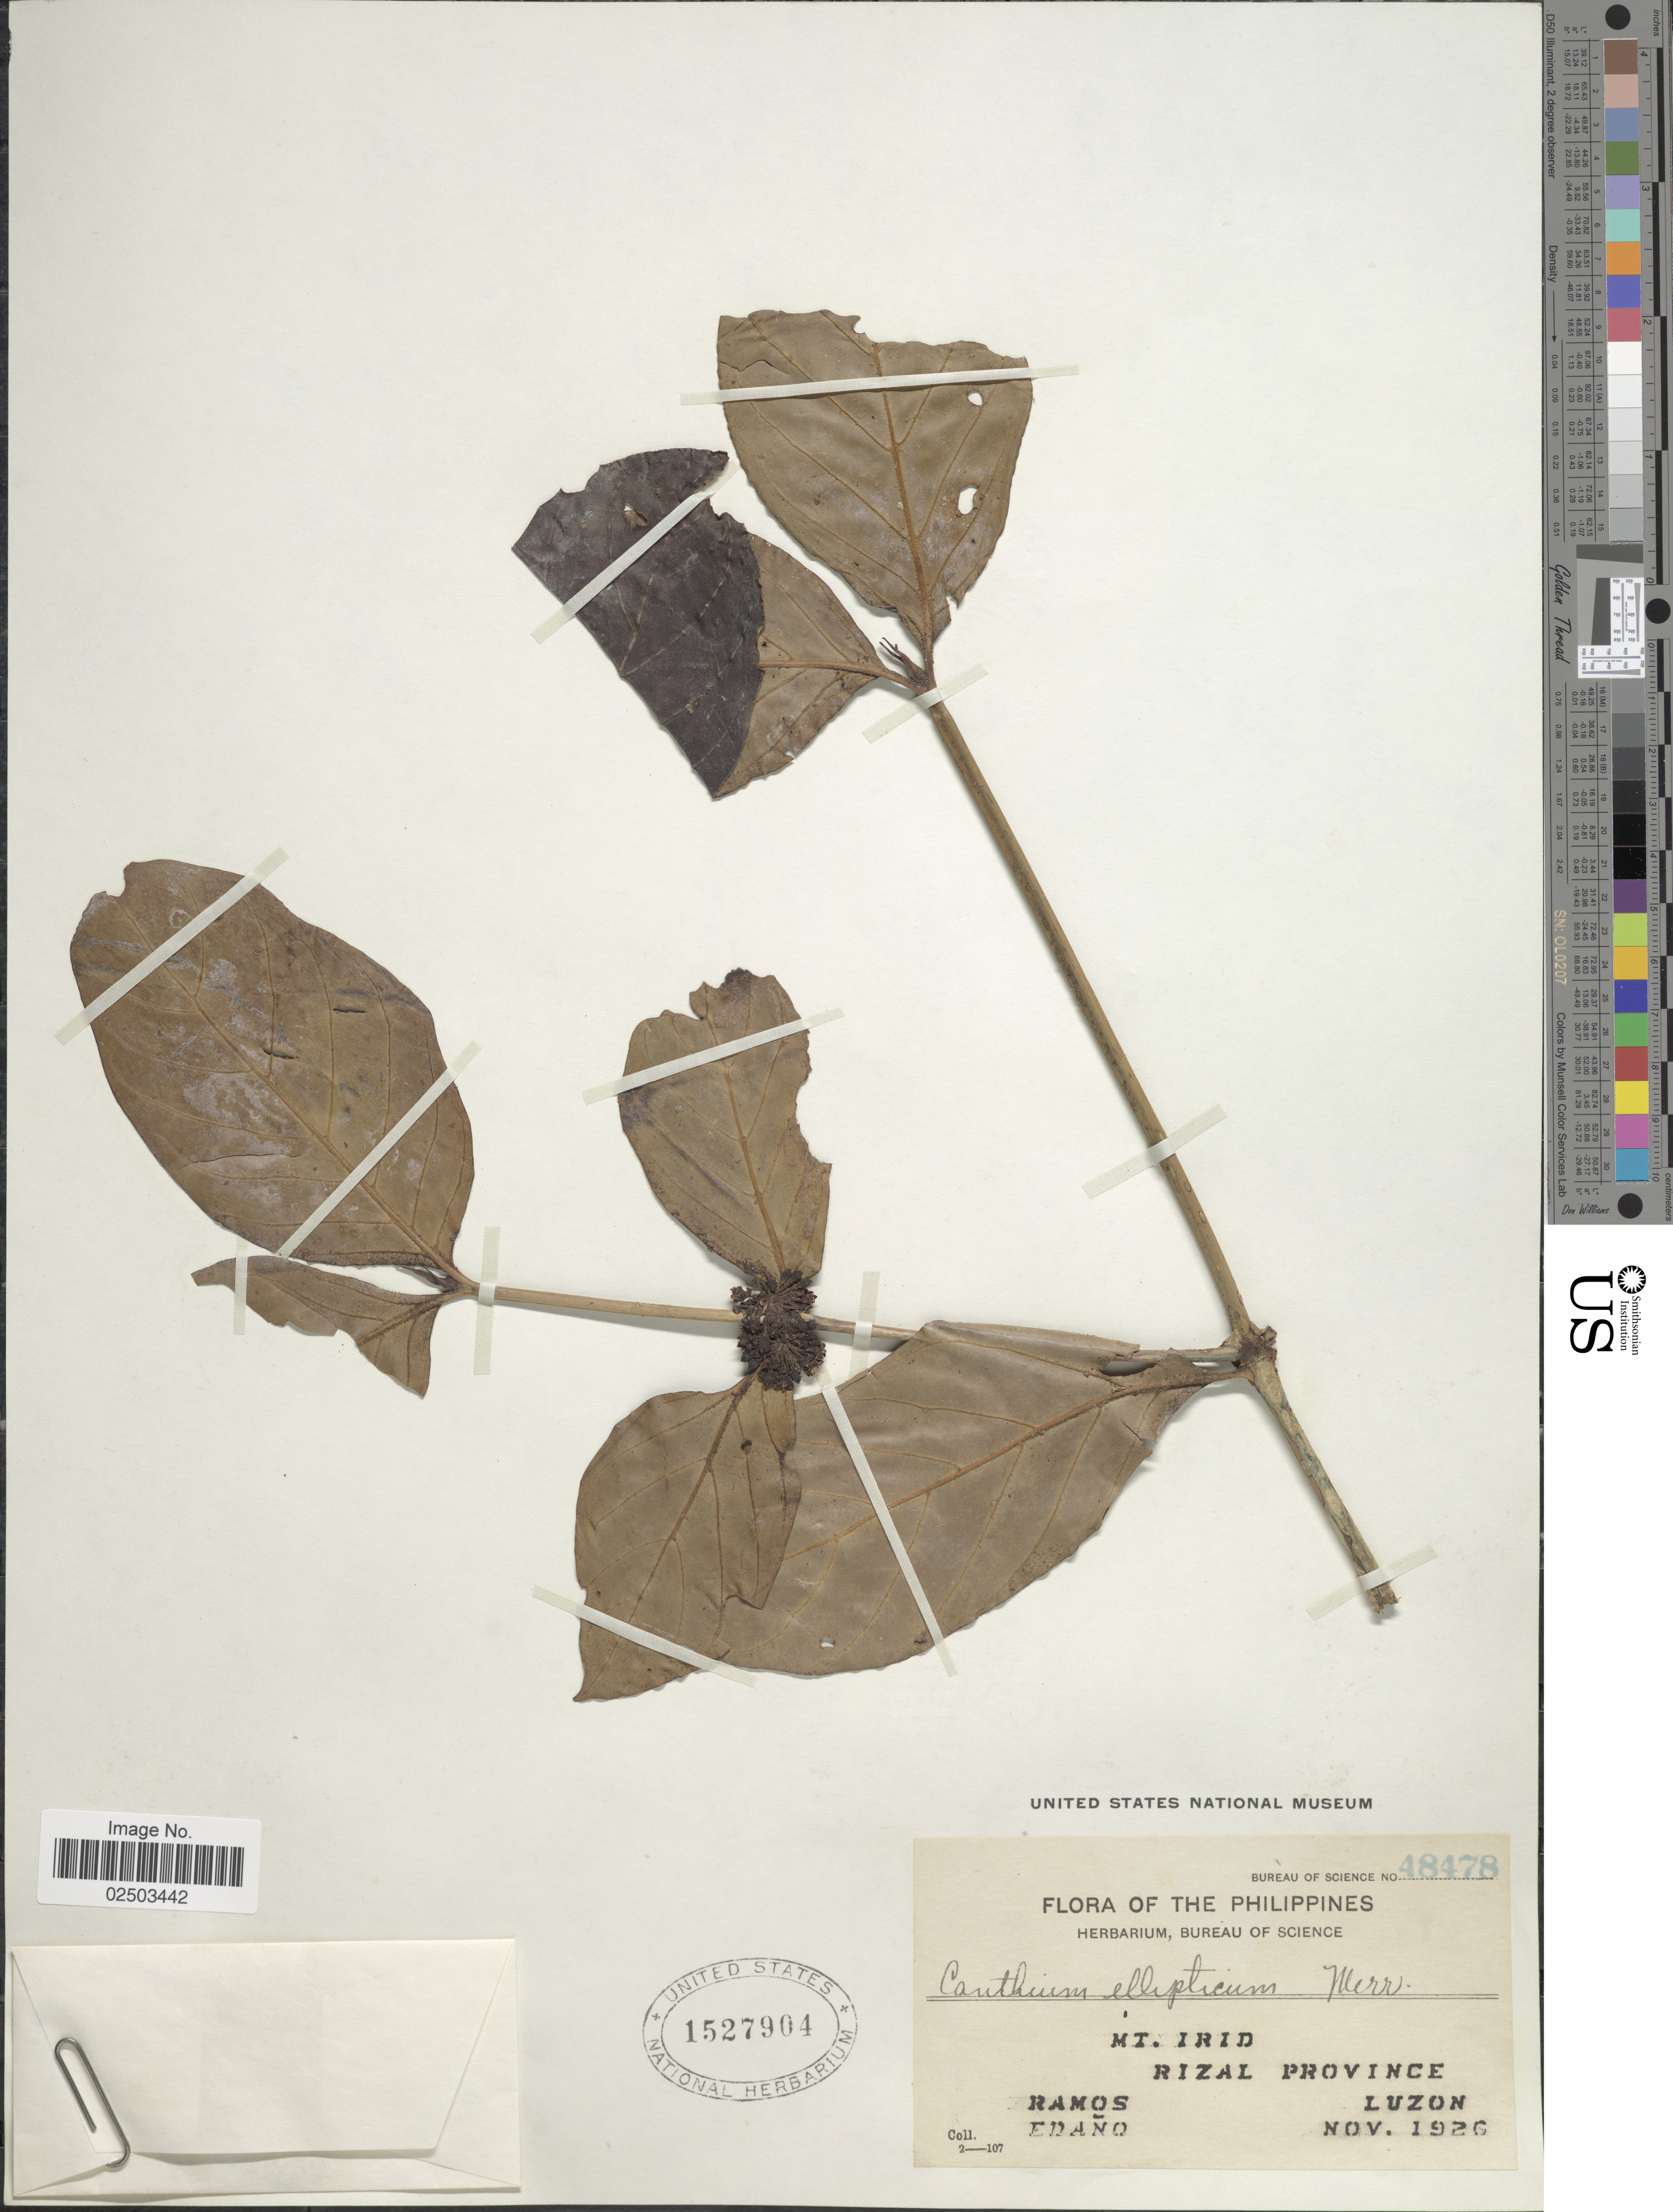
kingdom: Plantae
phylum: Tracheophyta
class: Magnoliopsida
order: Gentianales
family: Rubiaceae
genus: Canthium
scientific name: Canthium ellipticum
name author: (Merr.) Merr.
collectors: -. Ramos & -. Edano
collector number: Bureau of Science 48478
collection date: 1926-11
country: Philippines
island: Luzon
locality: Mt. Irid, Rizal Province, Luzon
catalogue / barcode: US 1527904